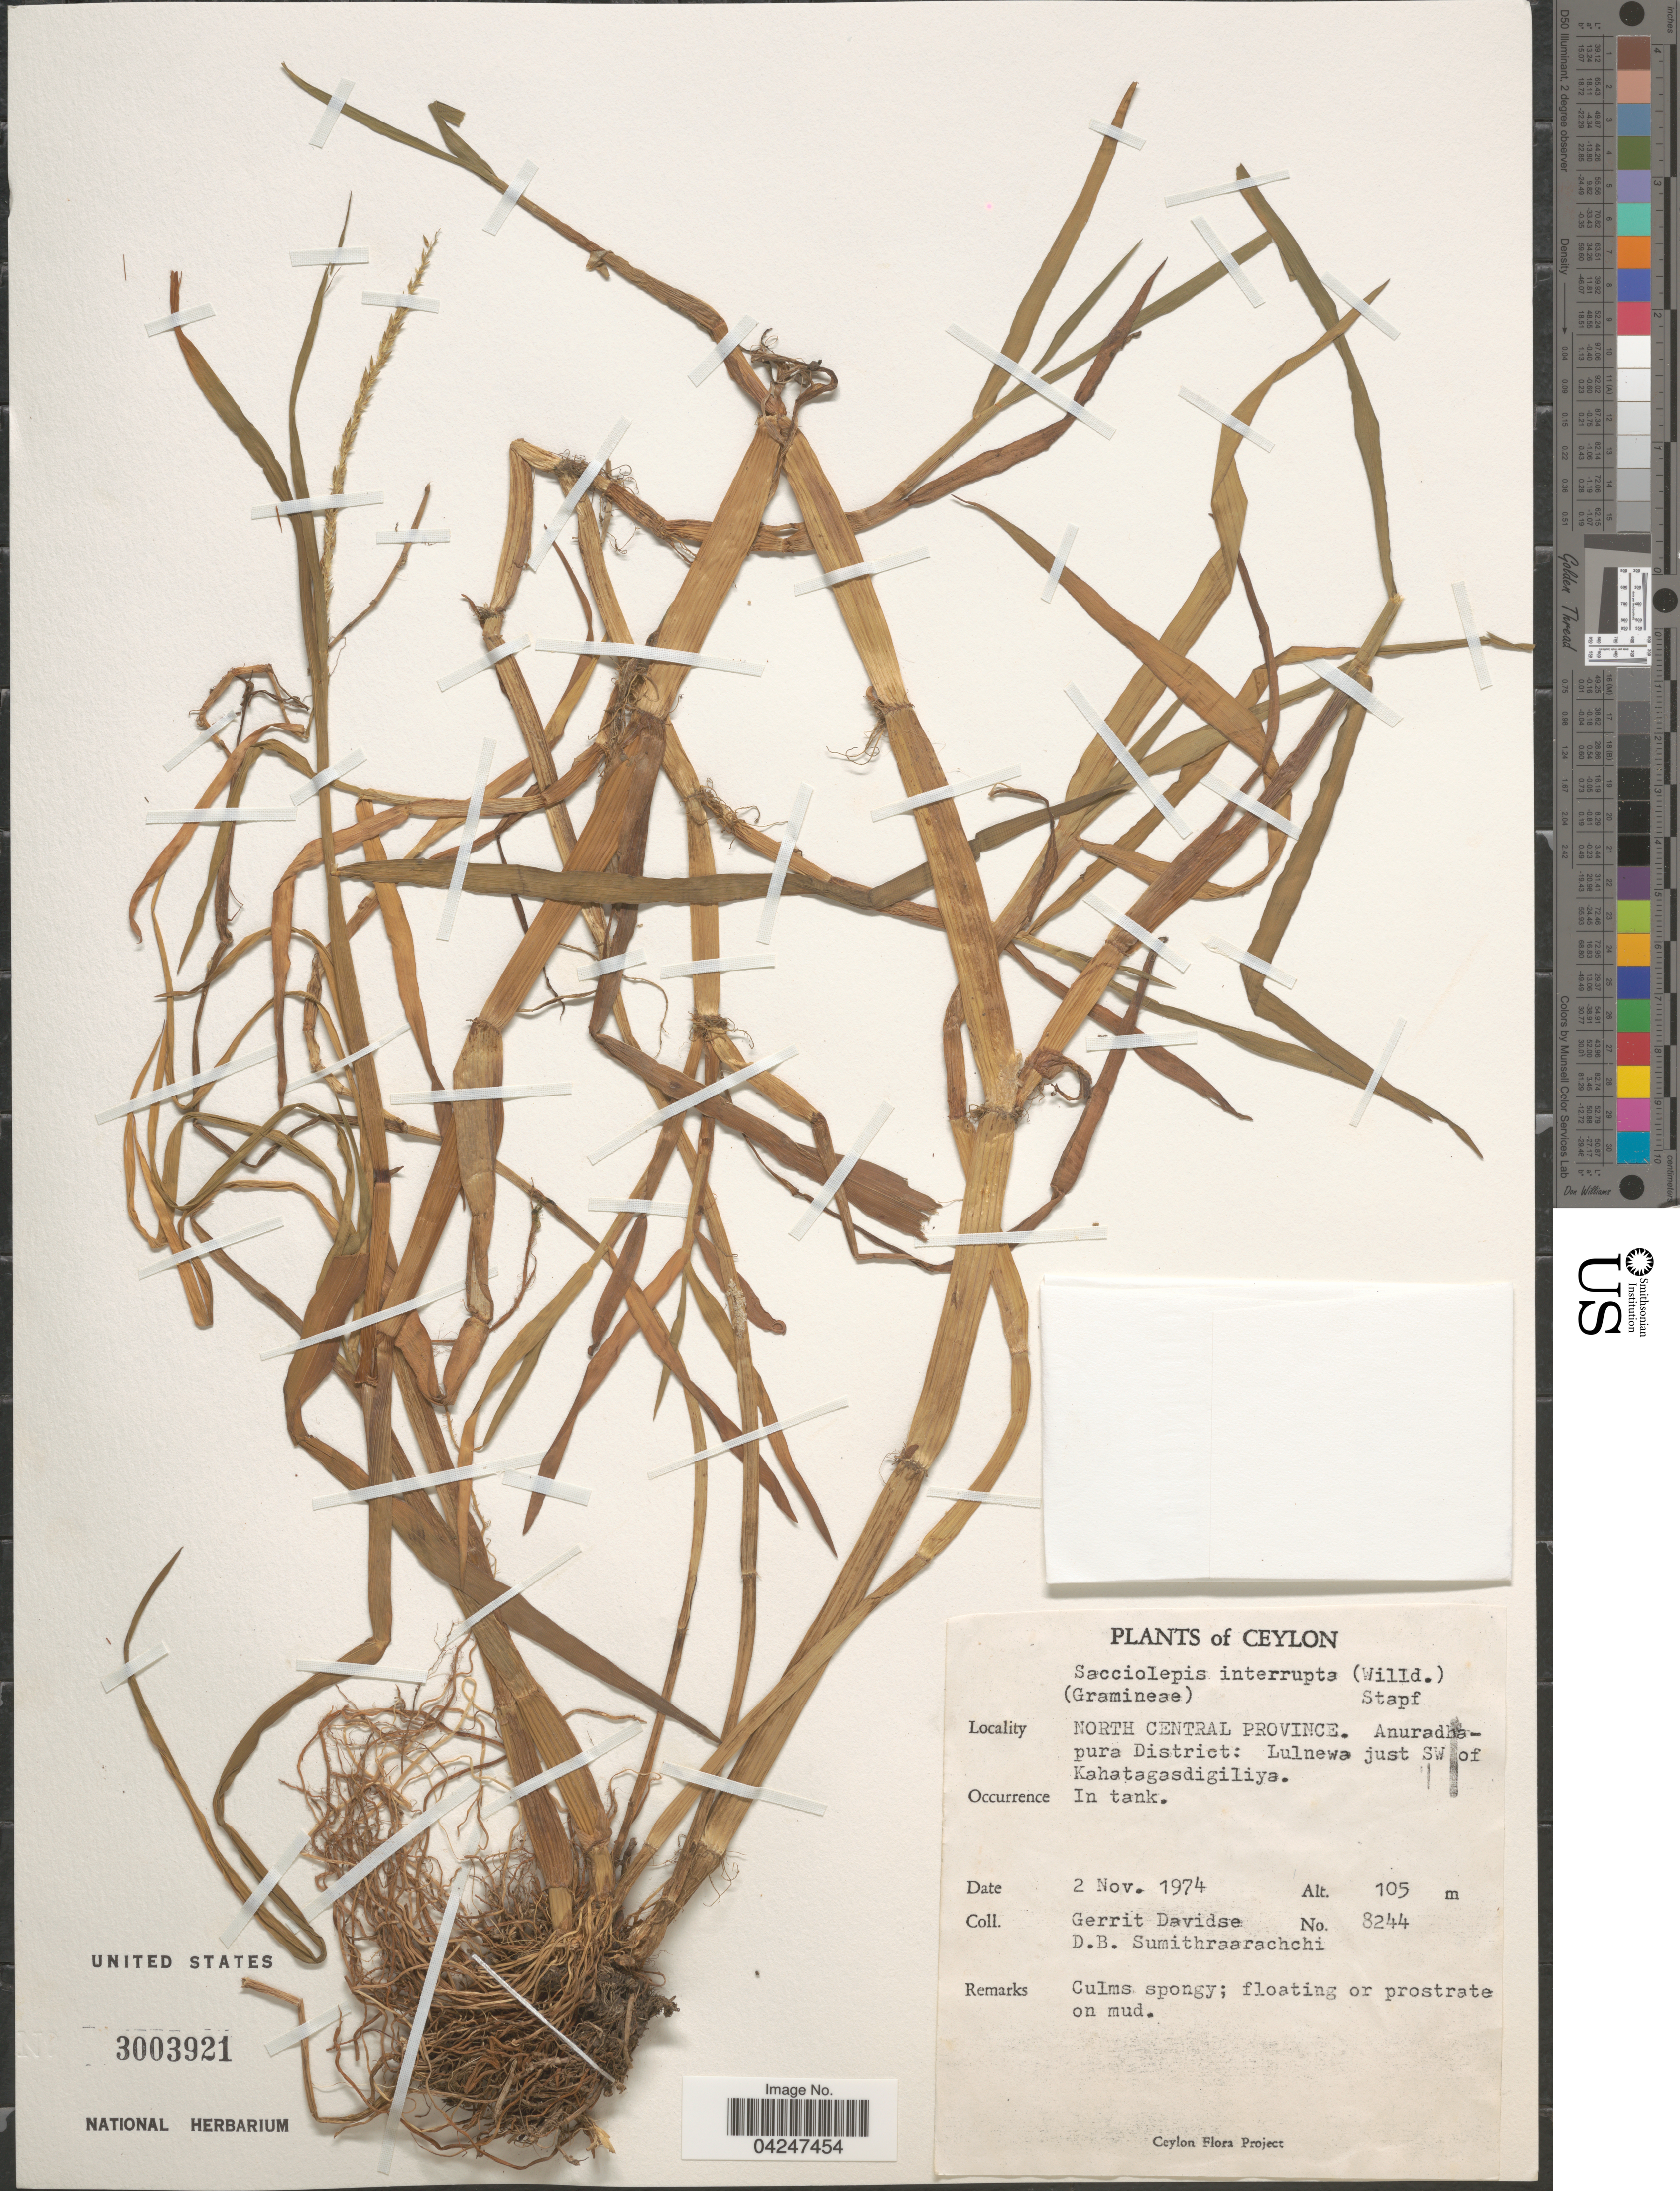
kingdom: Plantae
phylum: Tracheophyta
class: Liliopsida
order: Poales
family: Poaceae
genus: Sacciolepis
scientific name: Sacciolepis interrupta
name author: (Willd.) Stapf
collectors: G. Davidse & D. B. Sumithraarachchi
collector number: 8244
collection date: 1974-11-02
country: Sri Lanka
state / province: North Central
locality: Ceylon. Anuradhapura District: Lulnewa just SW of Kahatagasdigiliya. In tank.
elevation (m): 105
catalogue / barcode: US 3003921